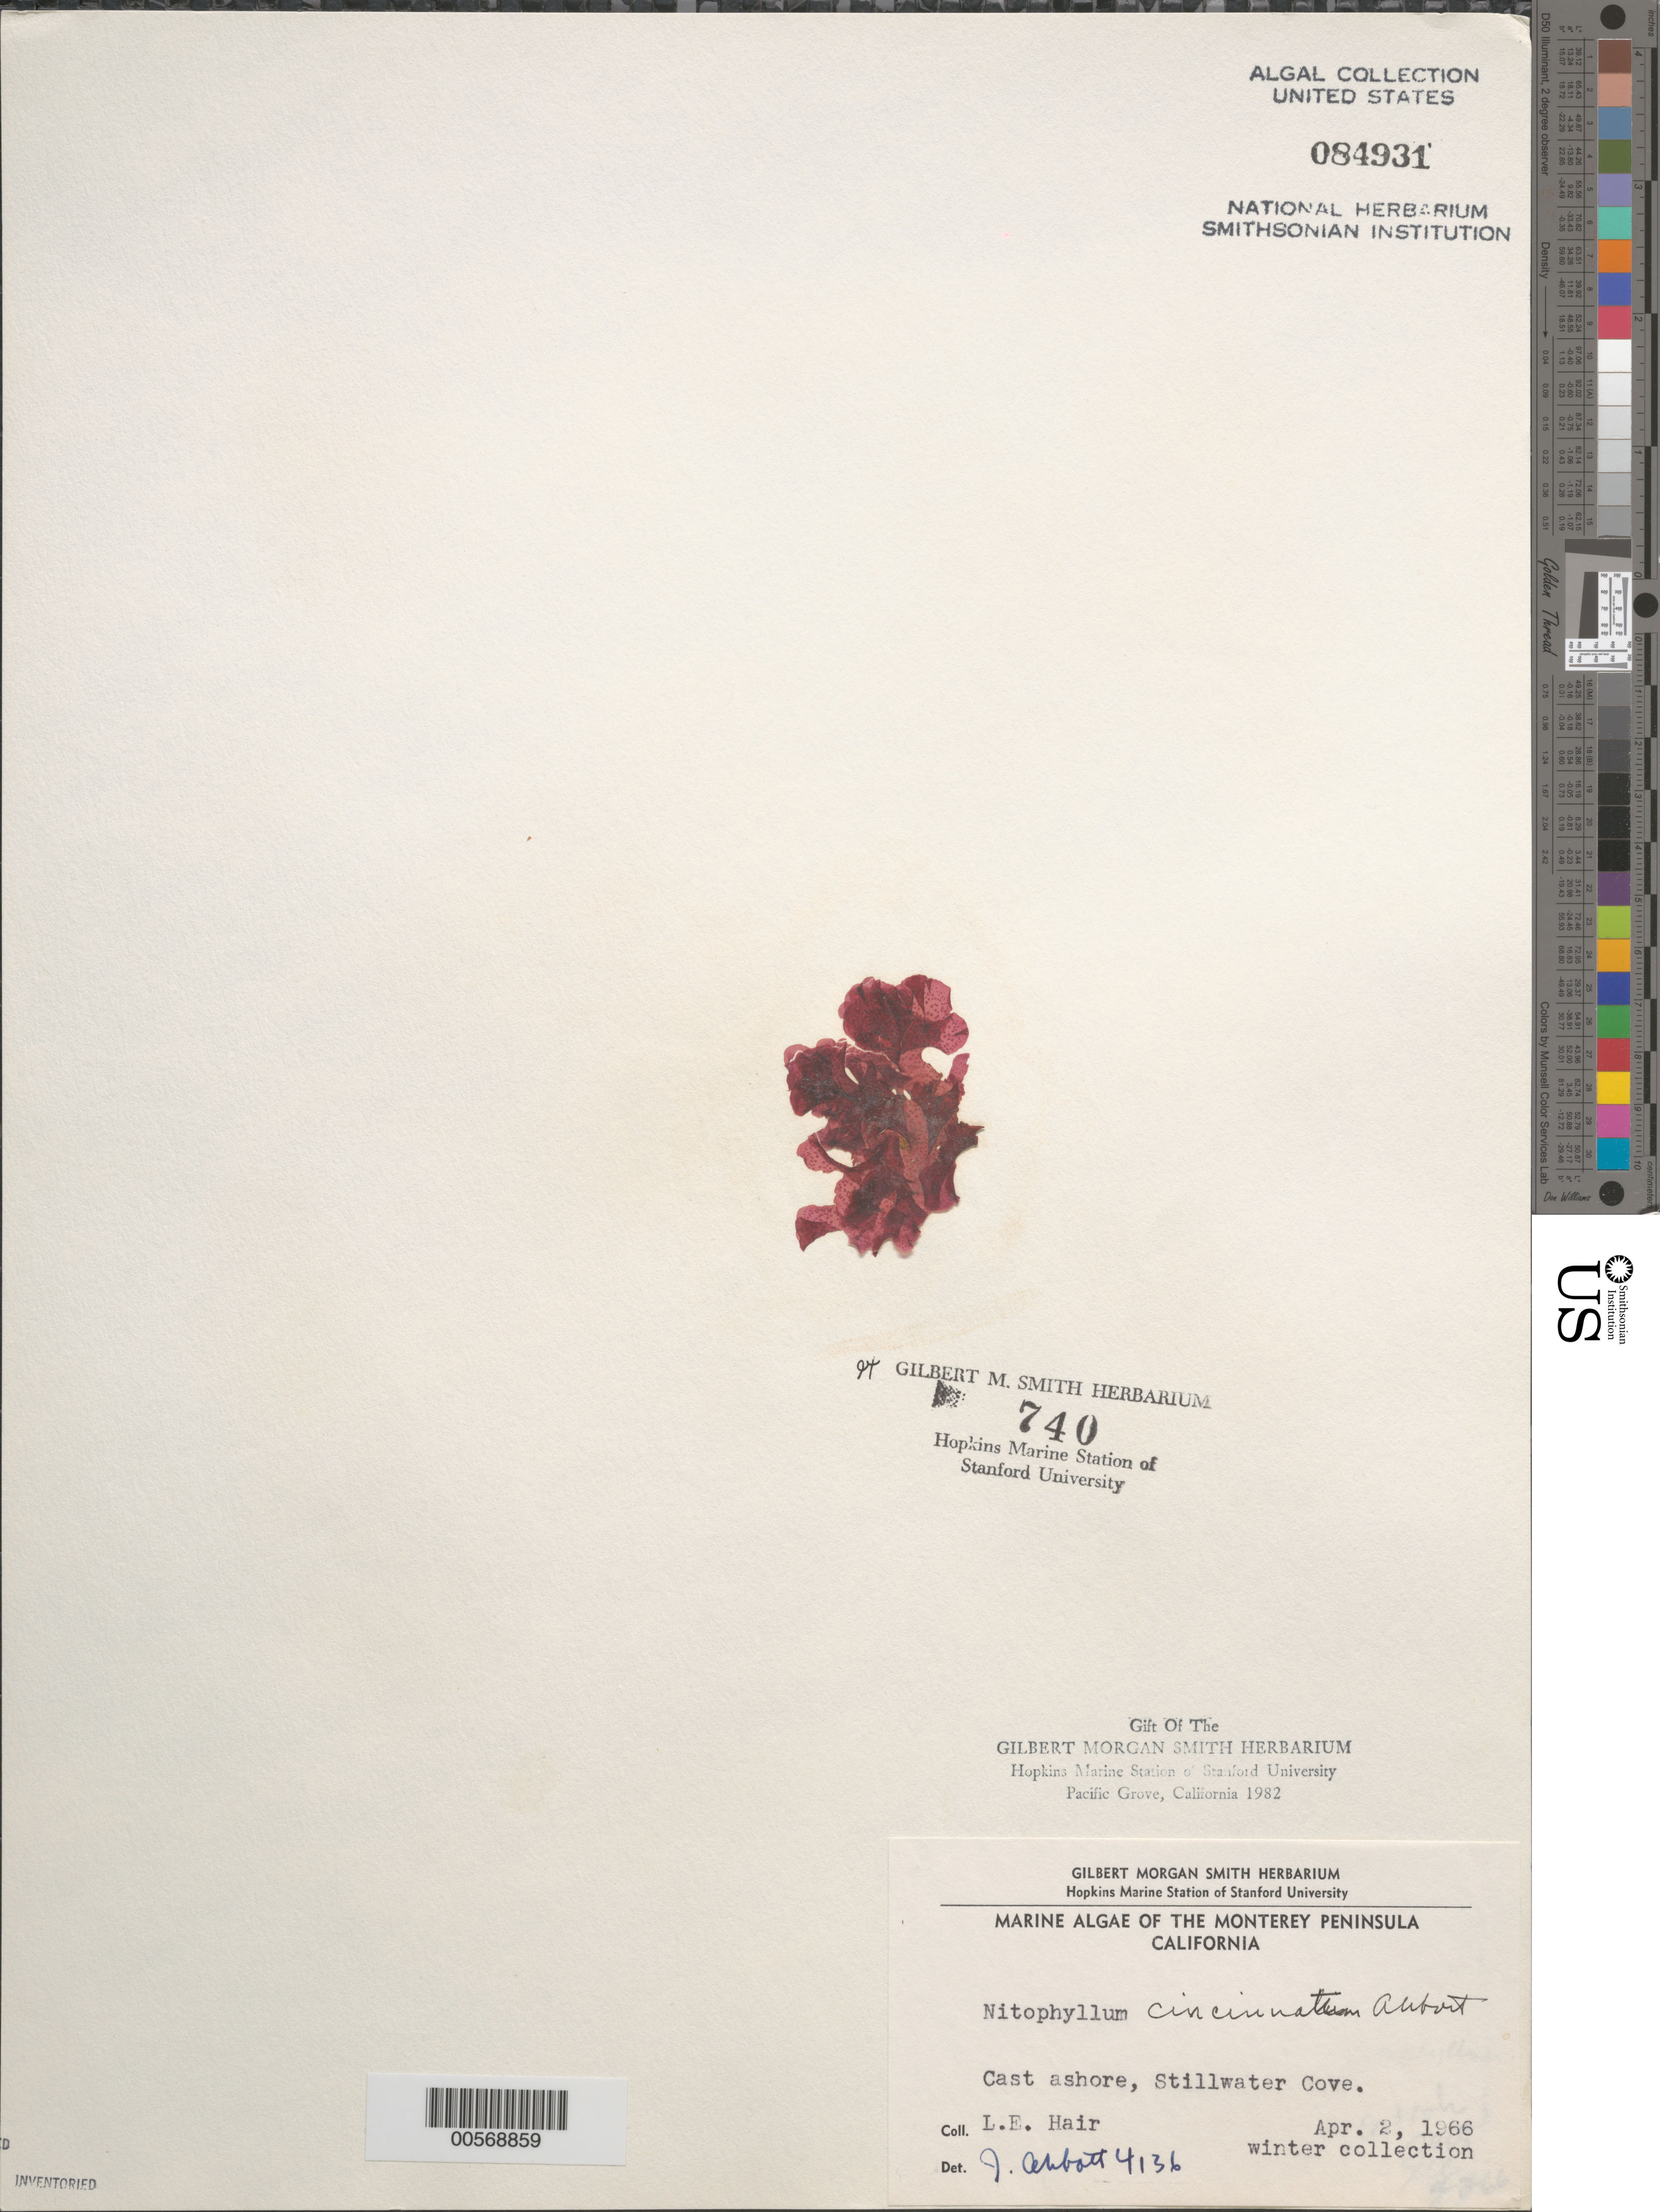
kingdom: Plantae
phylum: Rhodophyta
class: Florideophyceae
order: Ceramiales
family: Delesseriaceae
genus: Nitophyllum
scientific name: Nitophyllum cincinnatum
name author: I.A. Abbott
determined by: Abbott, Isabella A.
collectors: L. Hair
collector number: IAA 4136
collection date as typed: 02 Apr 1966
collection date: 1966-04-02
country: United States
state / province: California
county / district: Monterey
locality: Stillwater Cove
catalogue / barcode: US 84931